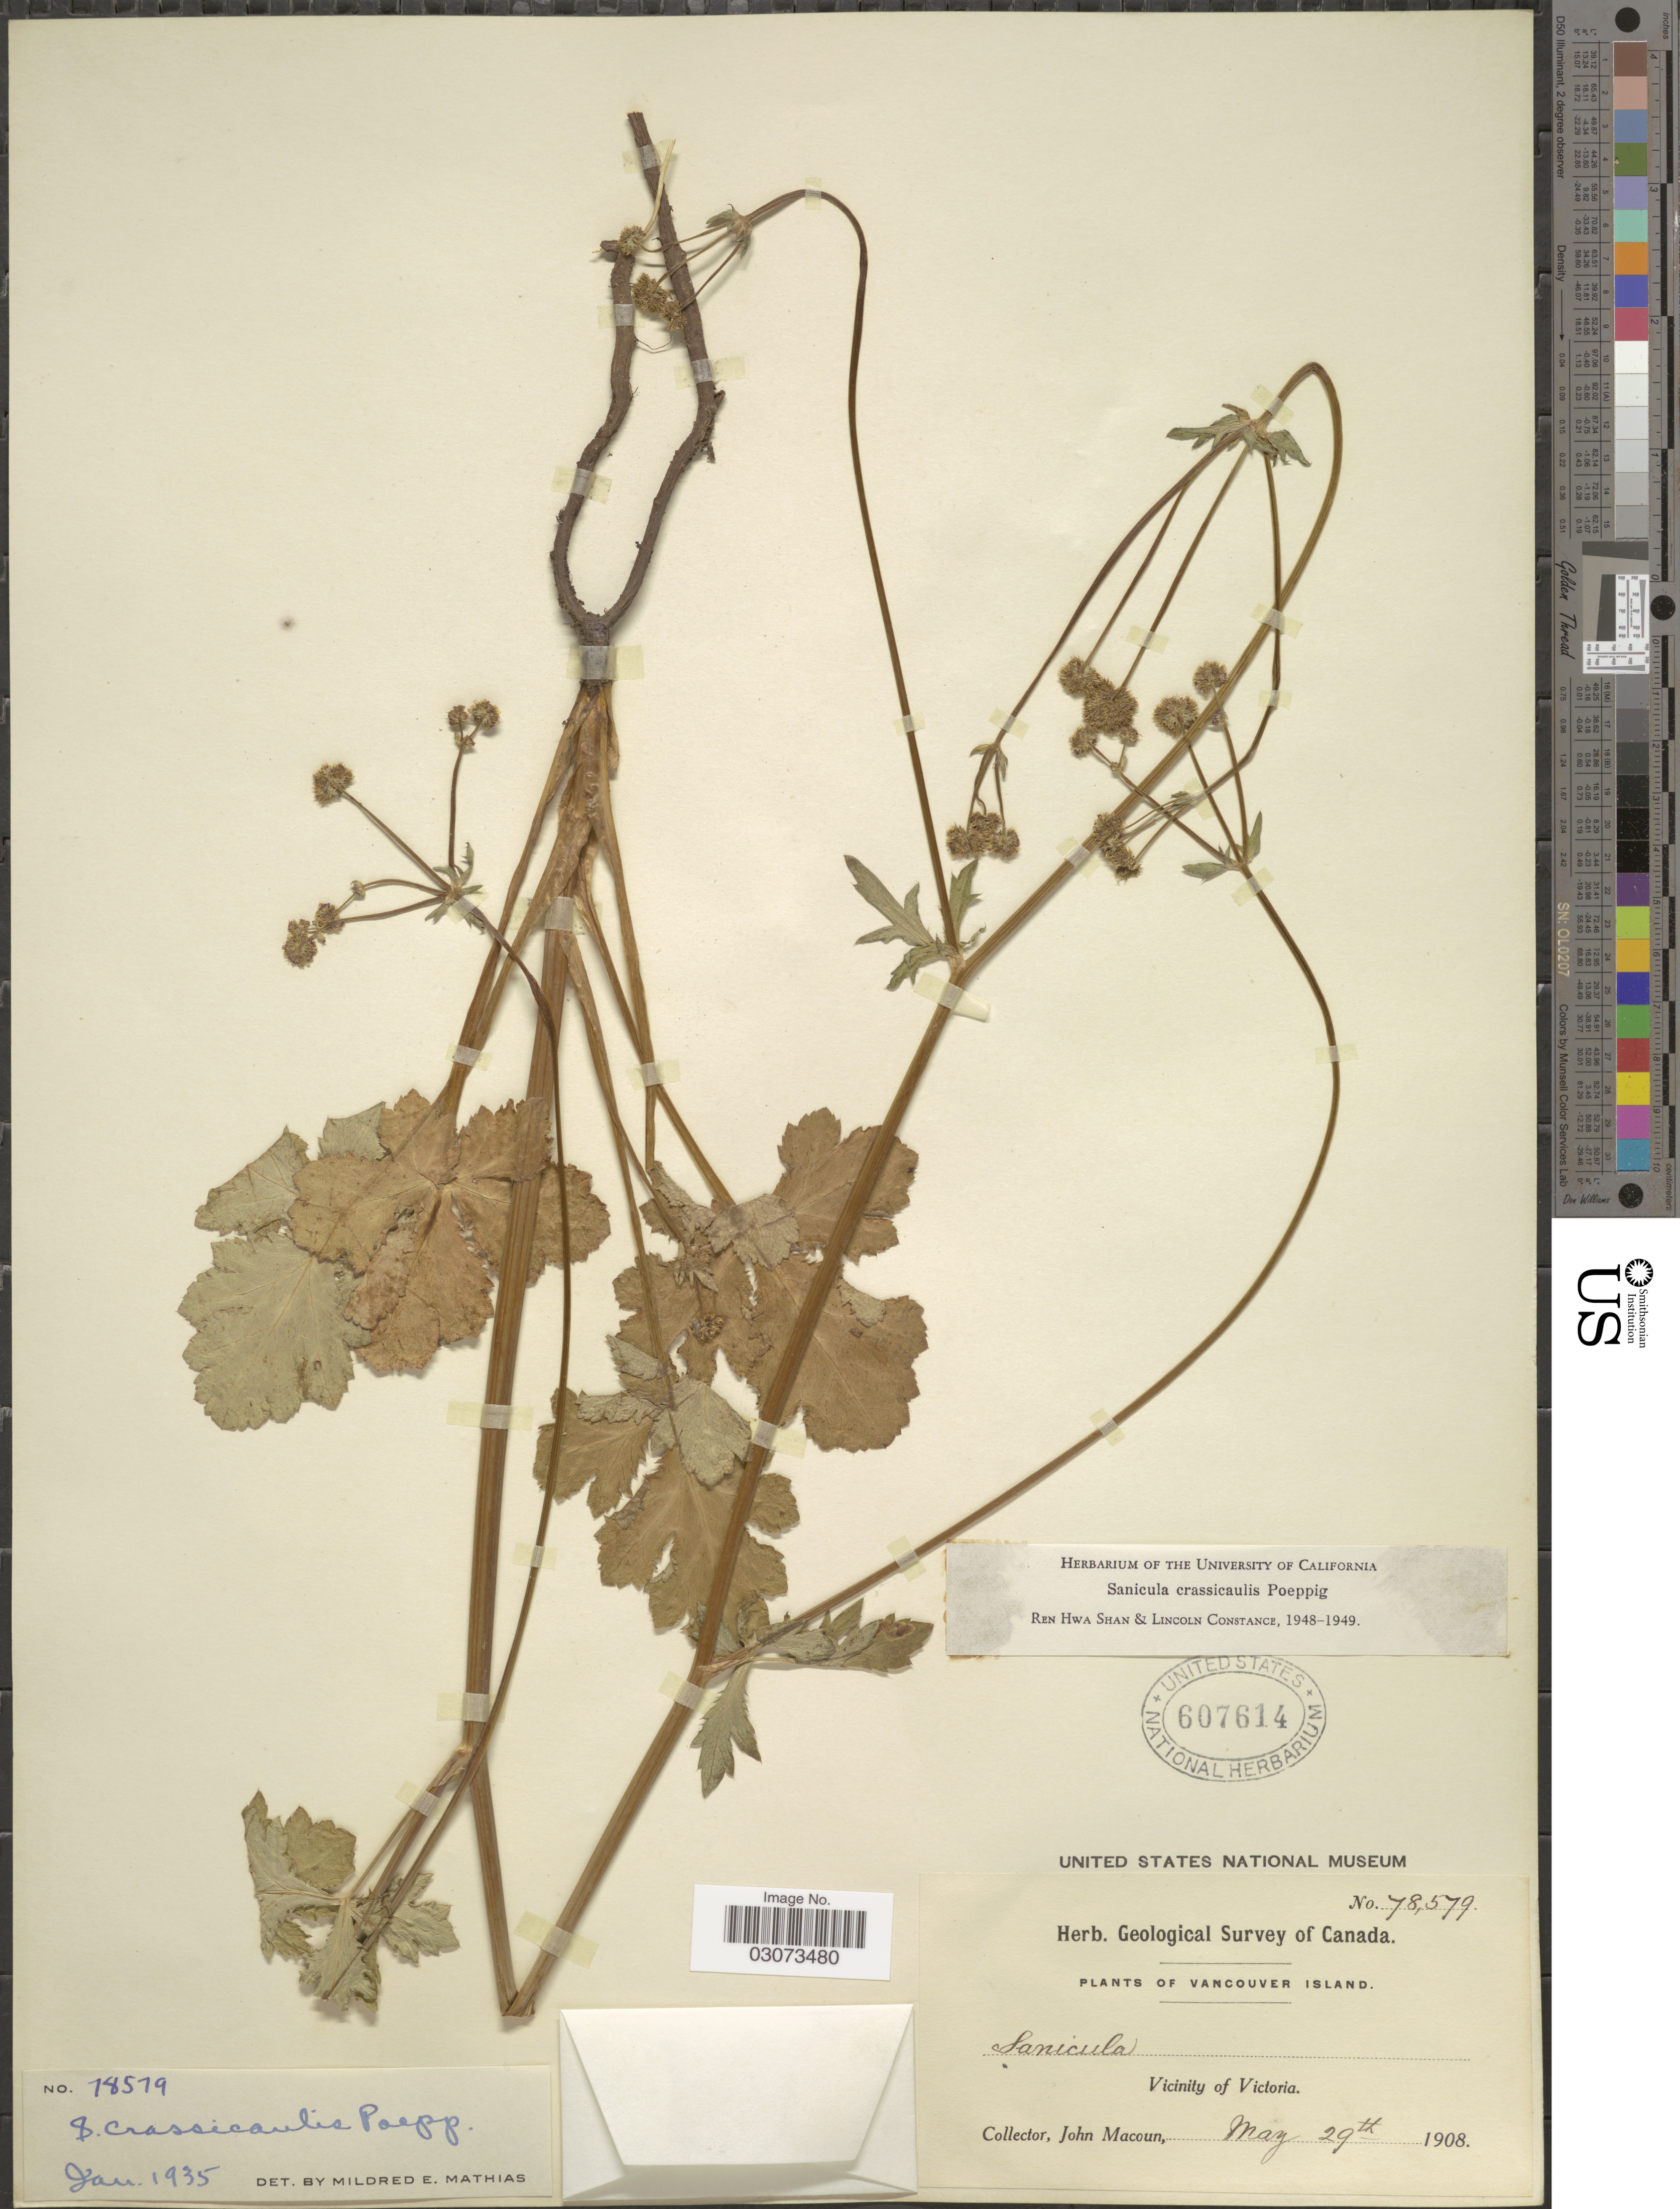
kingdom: Plantae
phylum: Tracheophyta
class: Magnoliopsida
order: Apiales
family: Apiaceae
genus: Sanicula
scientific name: Sanicula crassicaulis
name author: Poepp. ex DC.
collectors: J. Macoun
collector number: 78579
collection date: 1908-05-29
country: Canada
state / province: British Columbia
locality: Vancouver Island. Vicinity of Victoria.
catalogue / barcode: US 607614